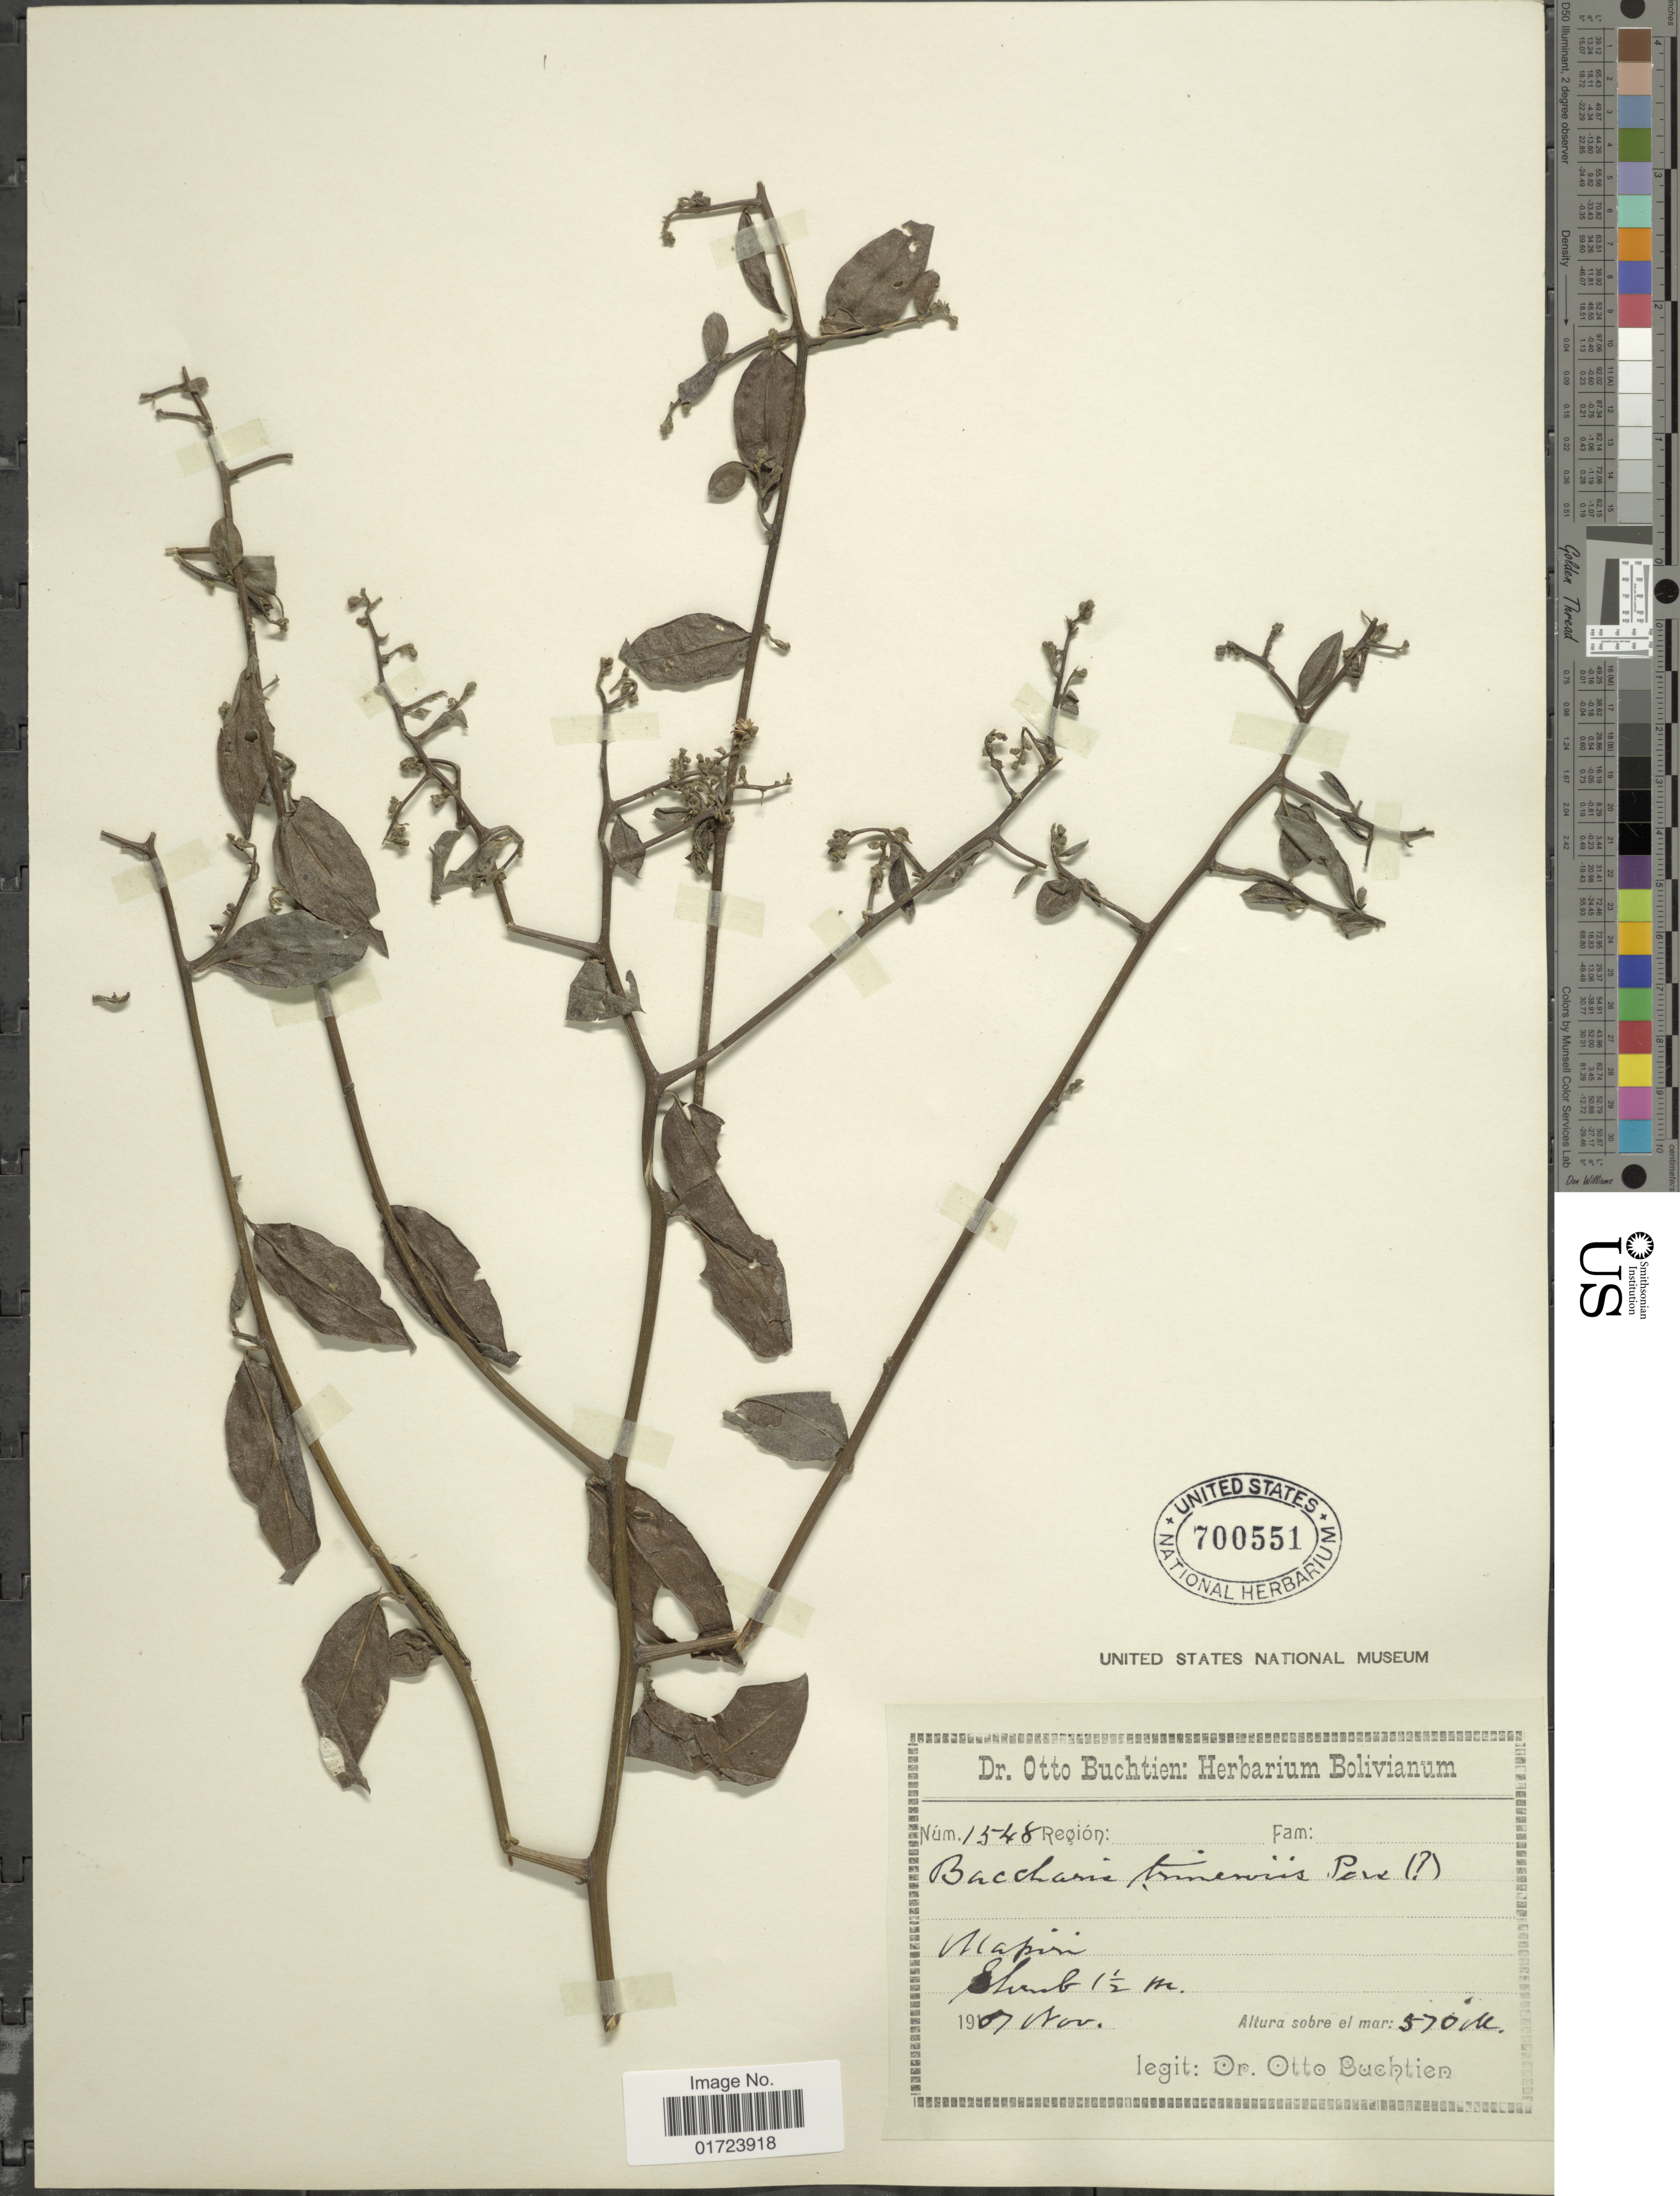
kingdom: Plantae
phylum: Tracheophyta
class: Magnoliopsida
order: Asterales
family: Asteraceae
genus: Baccharis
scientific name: Baccharis trinervis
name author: (Lam.) Pers.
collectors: O. Buchtien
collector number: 1548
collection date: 1907-11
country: Bolivia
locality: Napiri.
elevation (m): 570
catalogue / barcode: US 700551